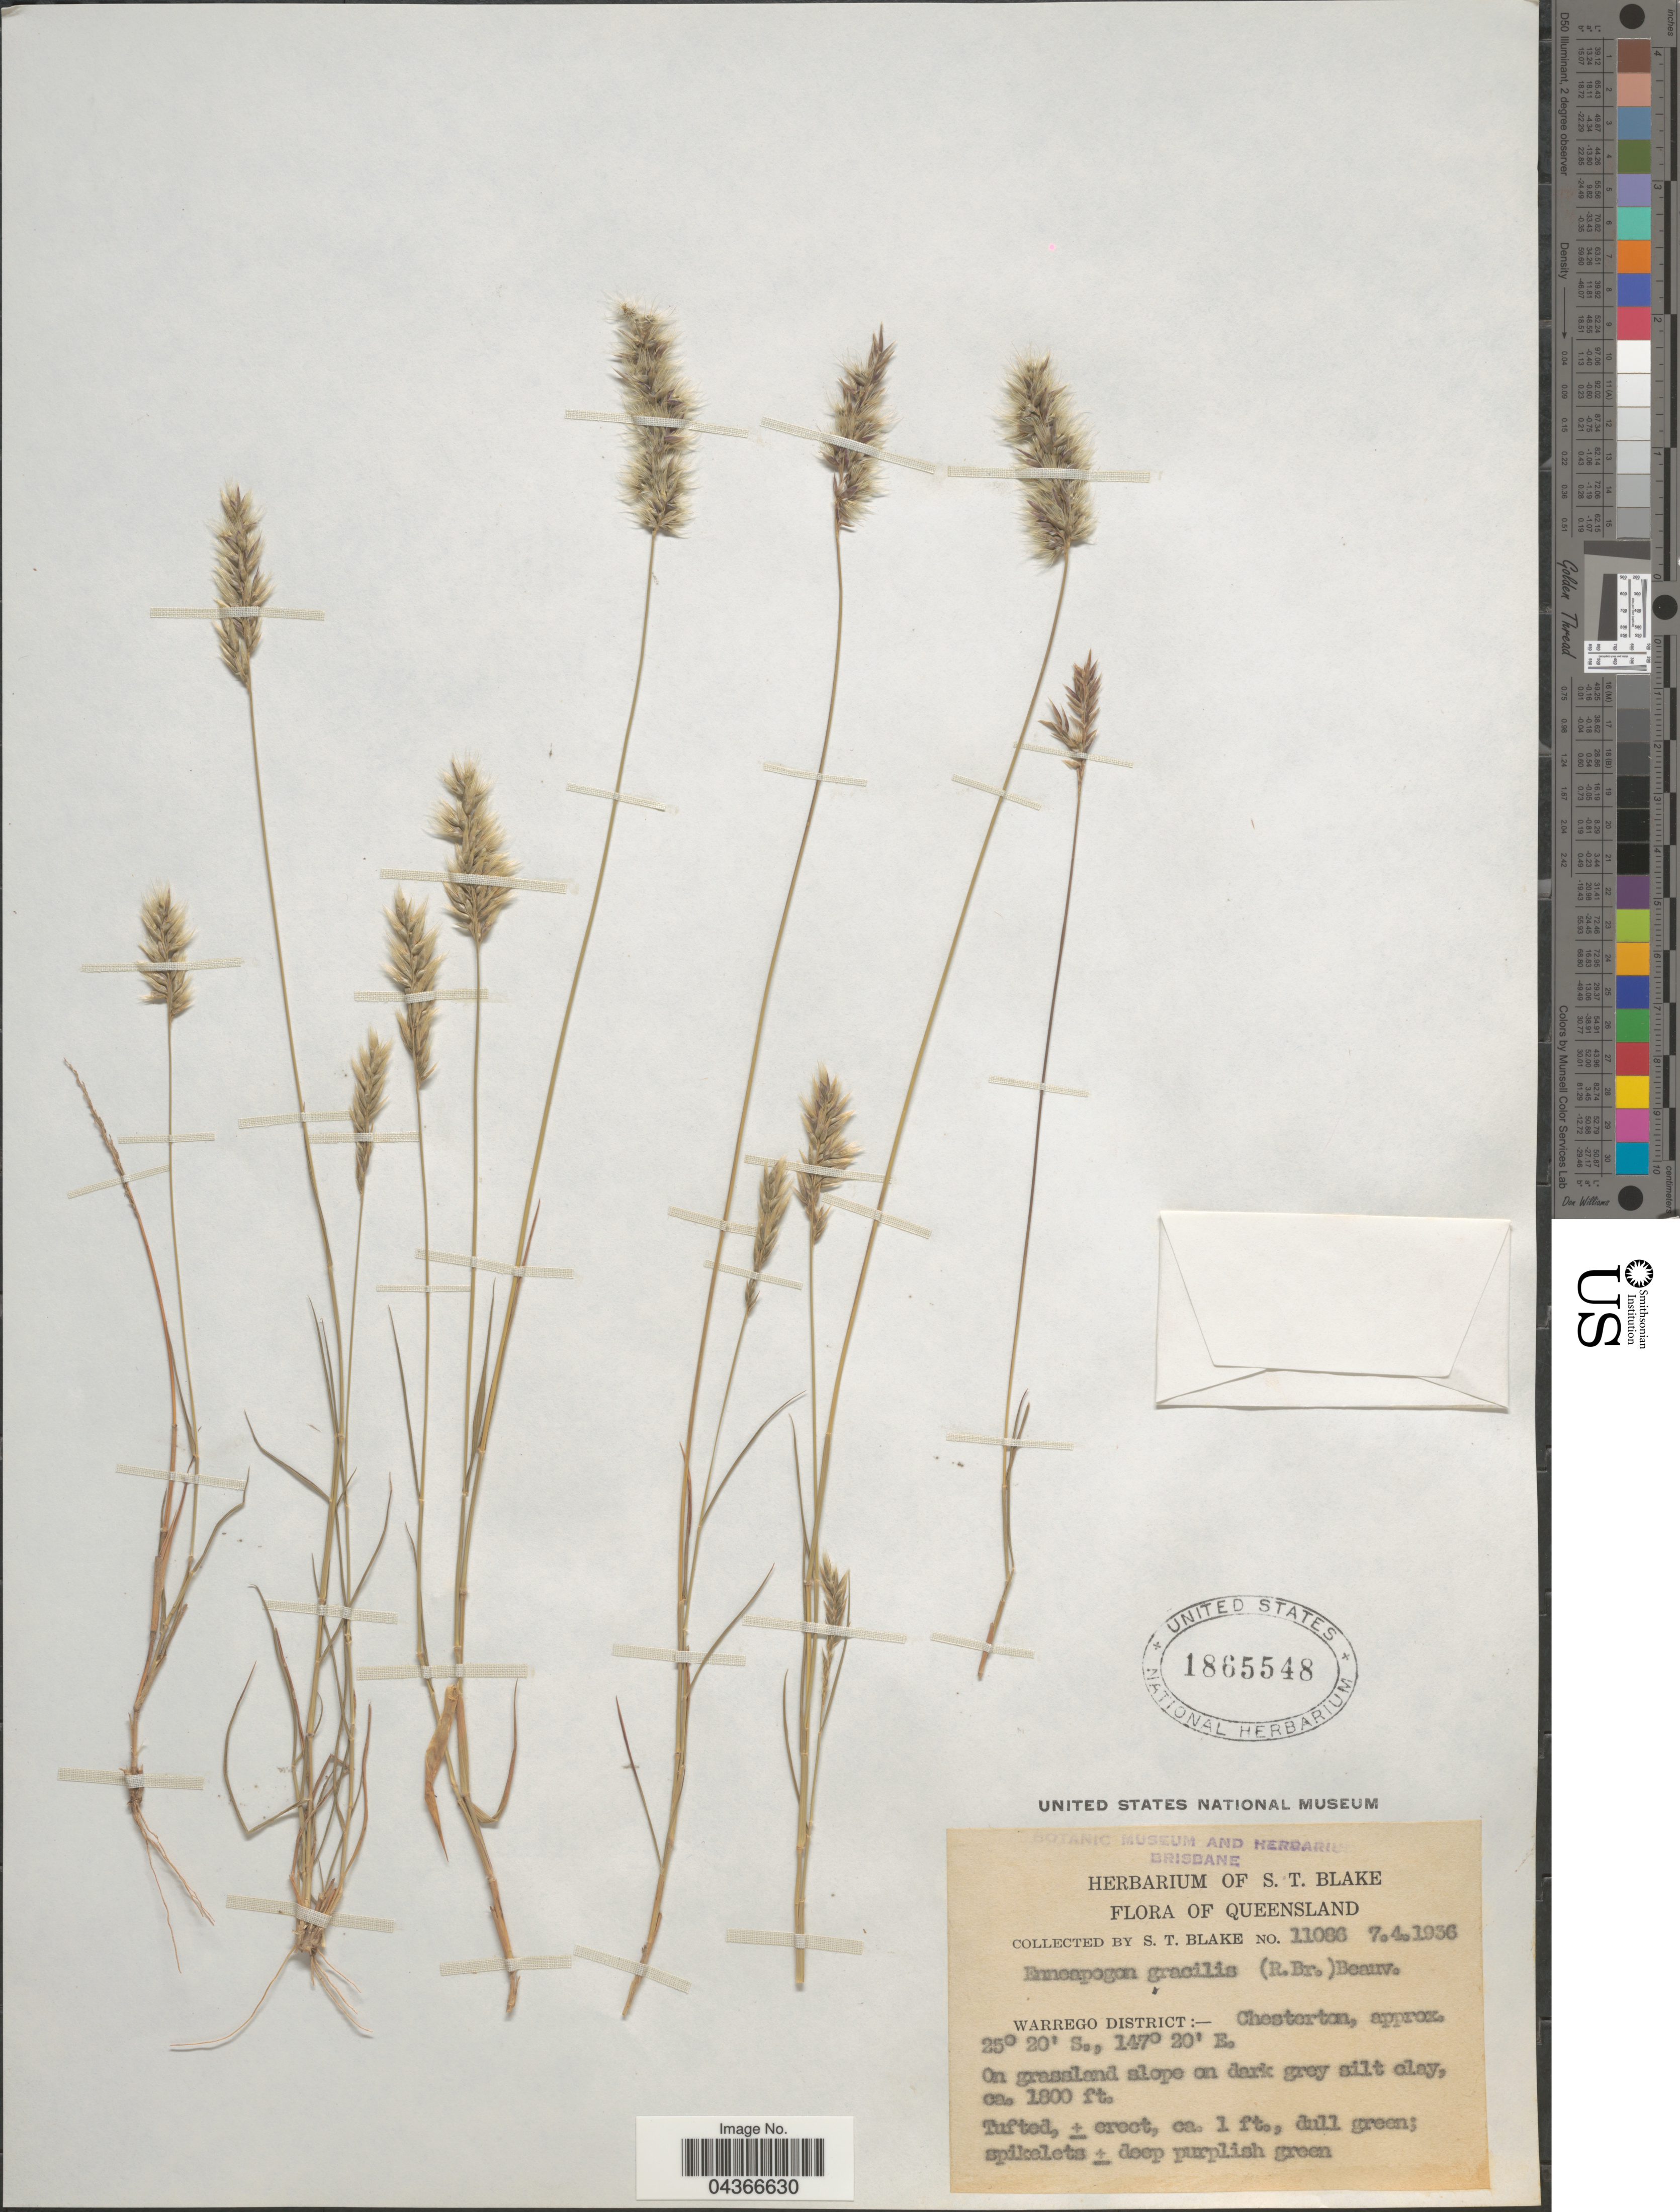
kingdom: Plantae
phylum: Tracheophyta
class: Liliopsida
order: Poales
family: Poaceae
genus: Enneapogon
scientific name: Enneapogon gracilis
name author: (R. Br.) P. Beauv.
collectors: S. T. Blake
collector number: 11086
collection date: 1936-04-07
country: Australia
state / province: Queensland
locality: Warrego District:- Chesterton.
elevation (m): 549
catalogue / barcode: US 1865548